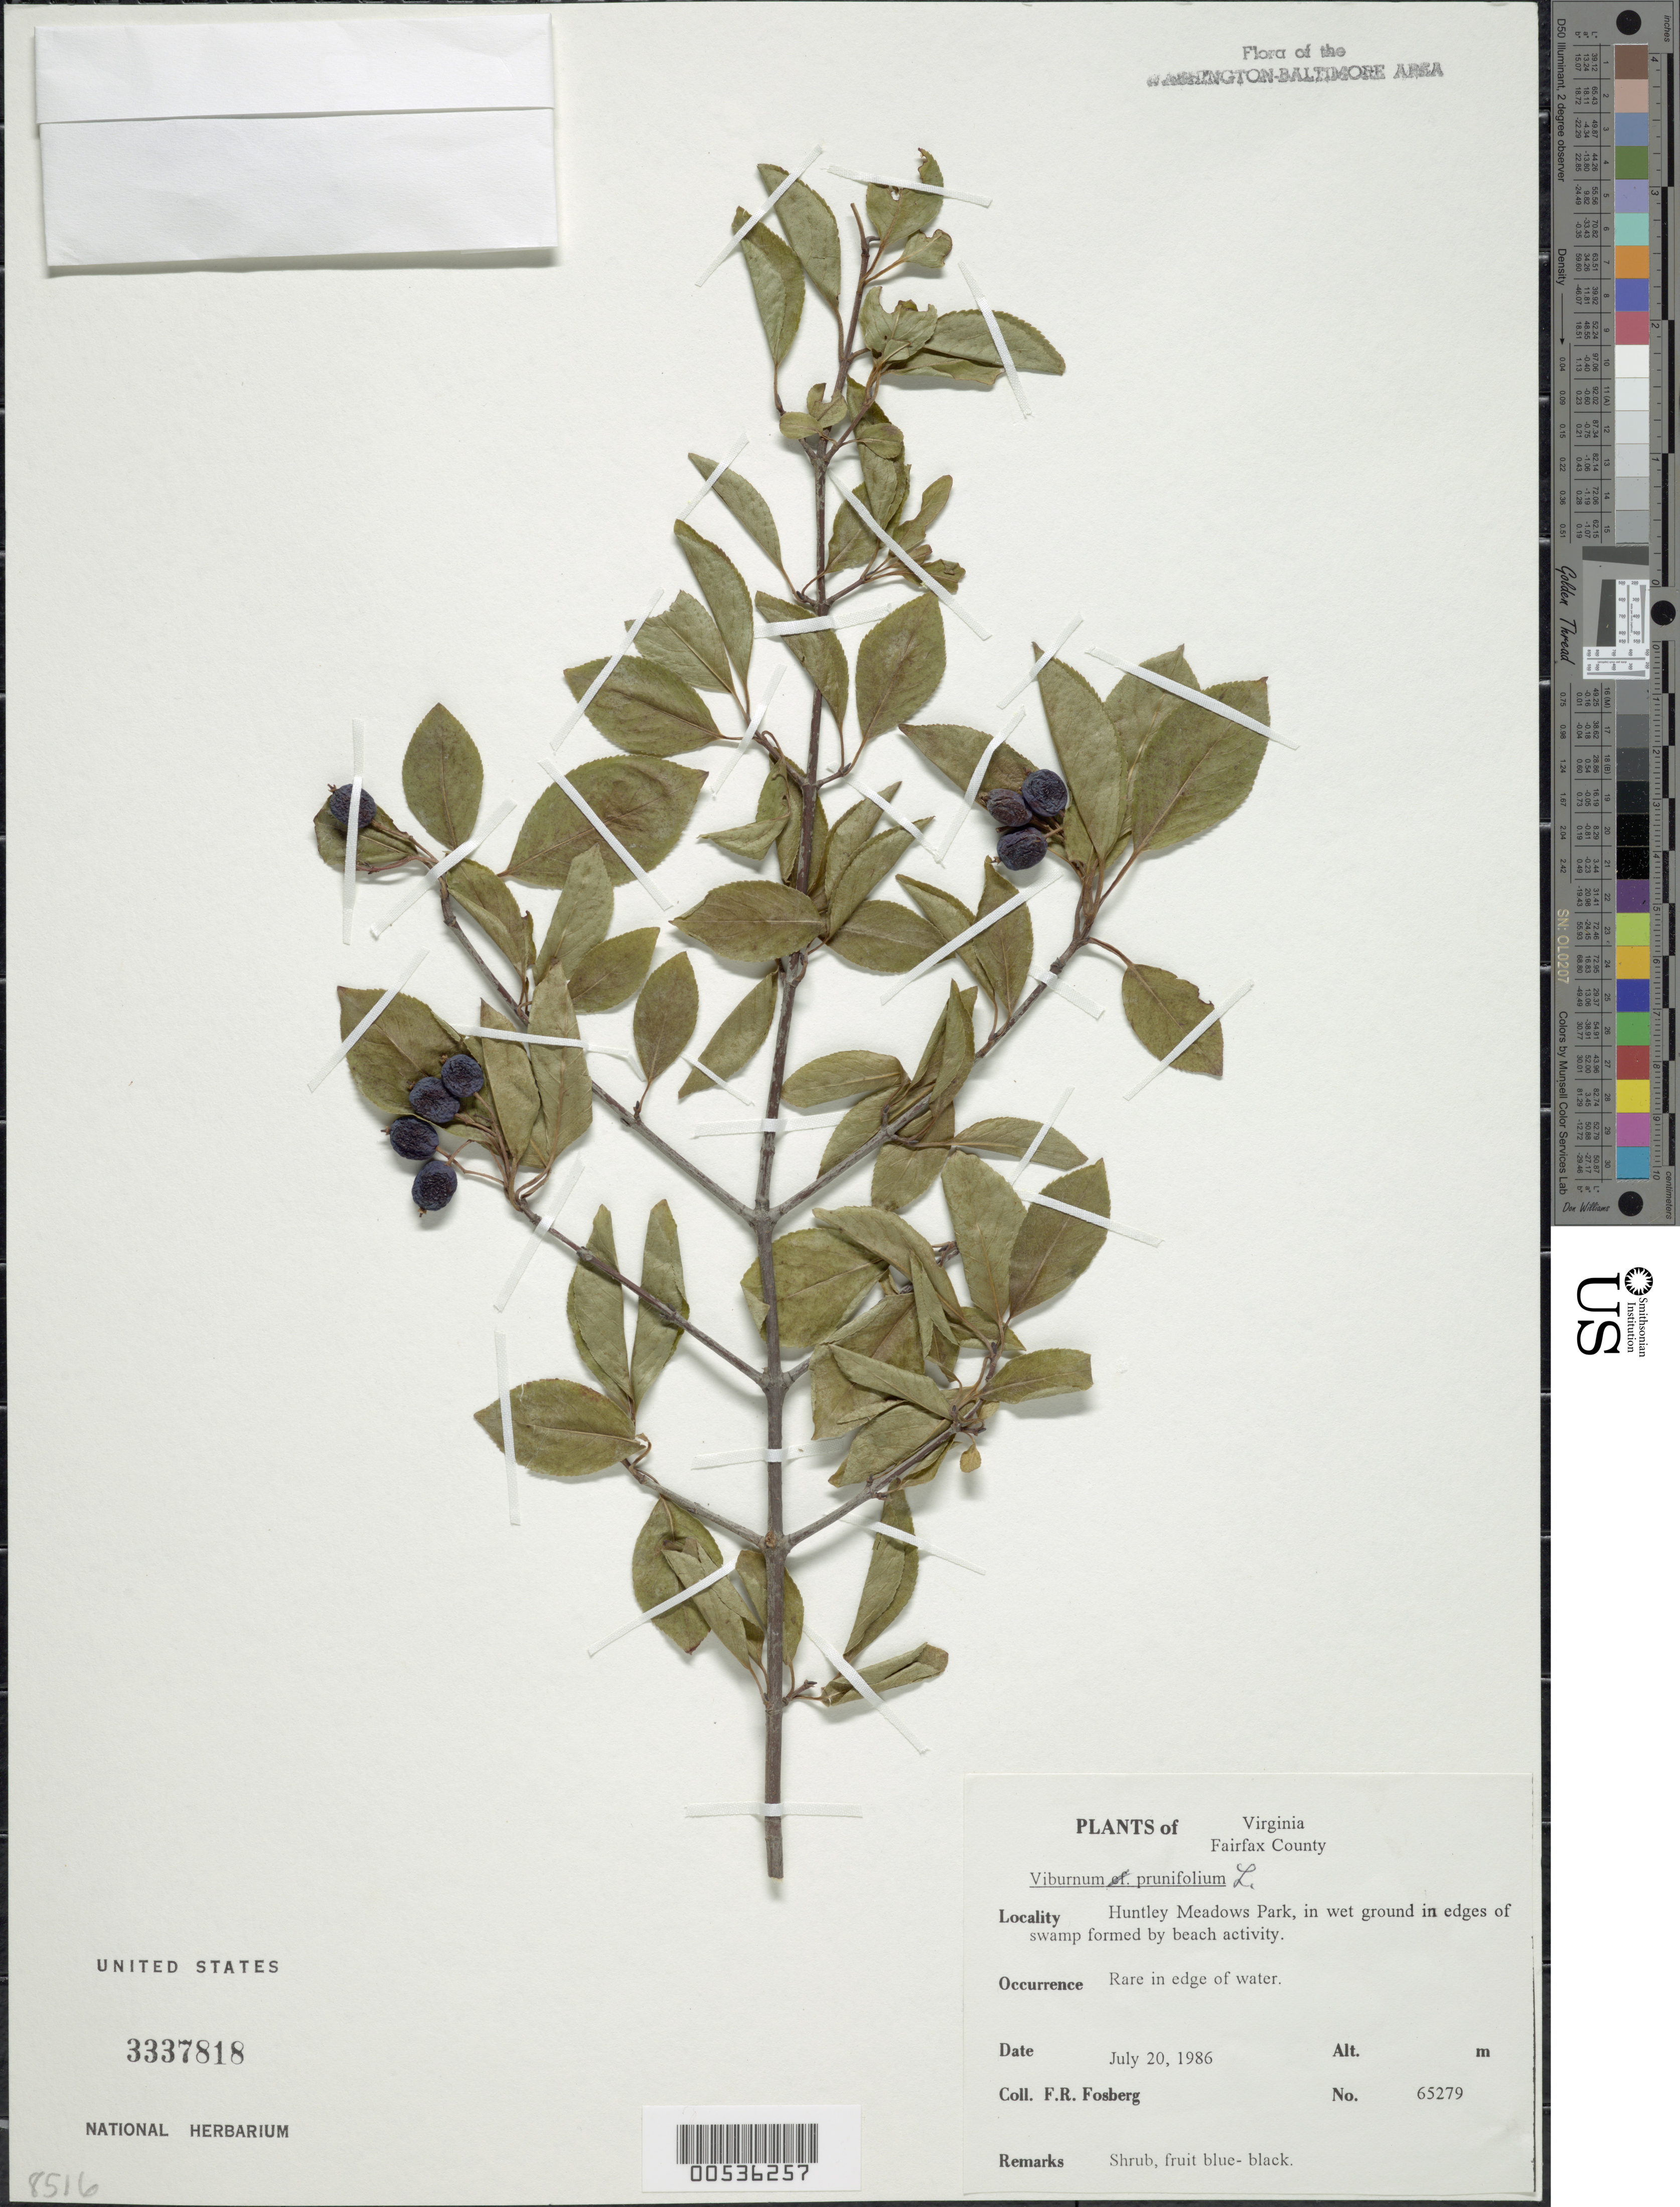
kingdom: Plantae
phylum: Tracheophyta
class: Magnoliopsida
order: Dipsacales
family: Viburnaceae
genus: Viburnum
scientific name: Viburnum prunifolium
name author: L.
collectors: F. R. Fosberg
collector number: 65279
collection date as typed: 20 Jul 1986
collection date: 1986-07-20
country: United States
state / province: Virginia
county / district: Fairfax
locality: Huntley Meadows Park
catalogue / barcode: US 3337818